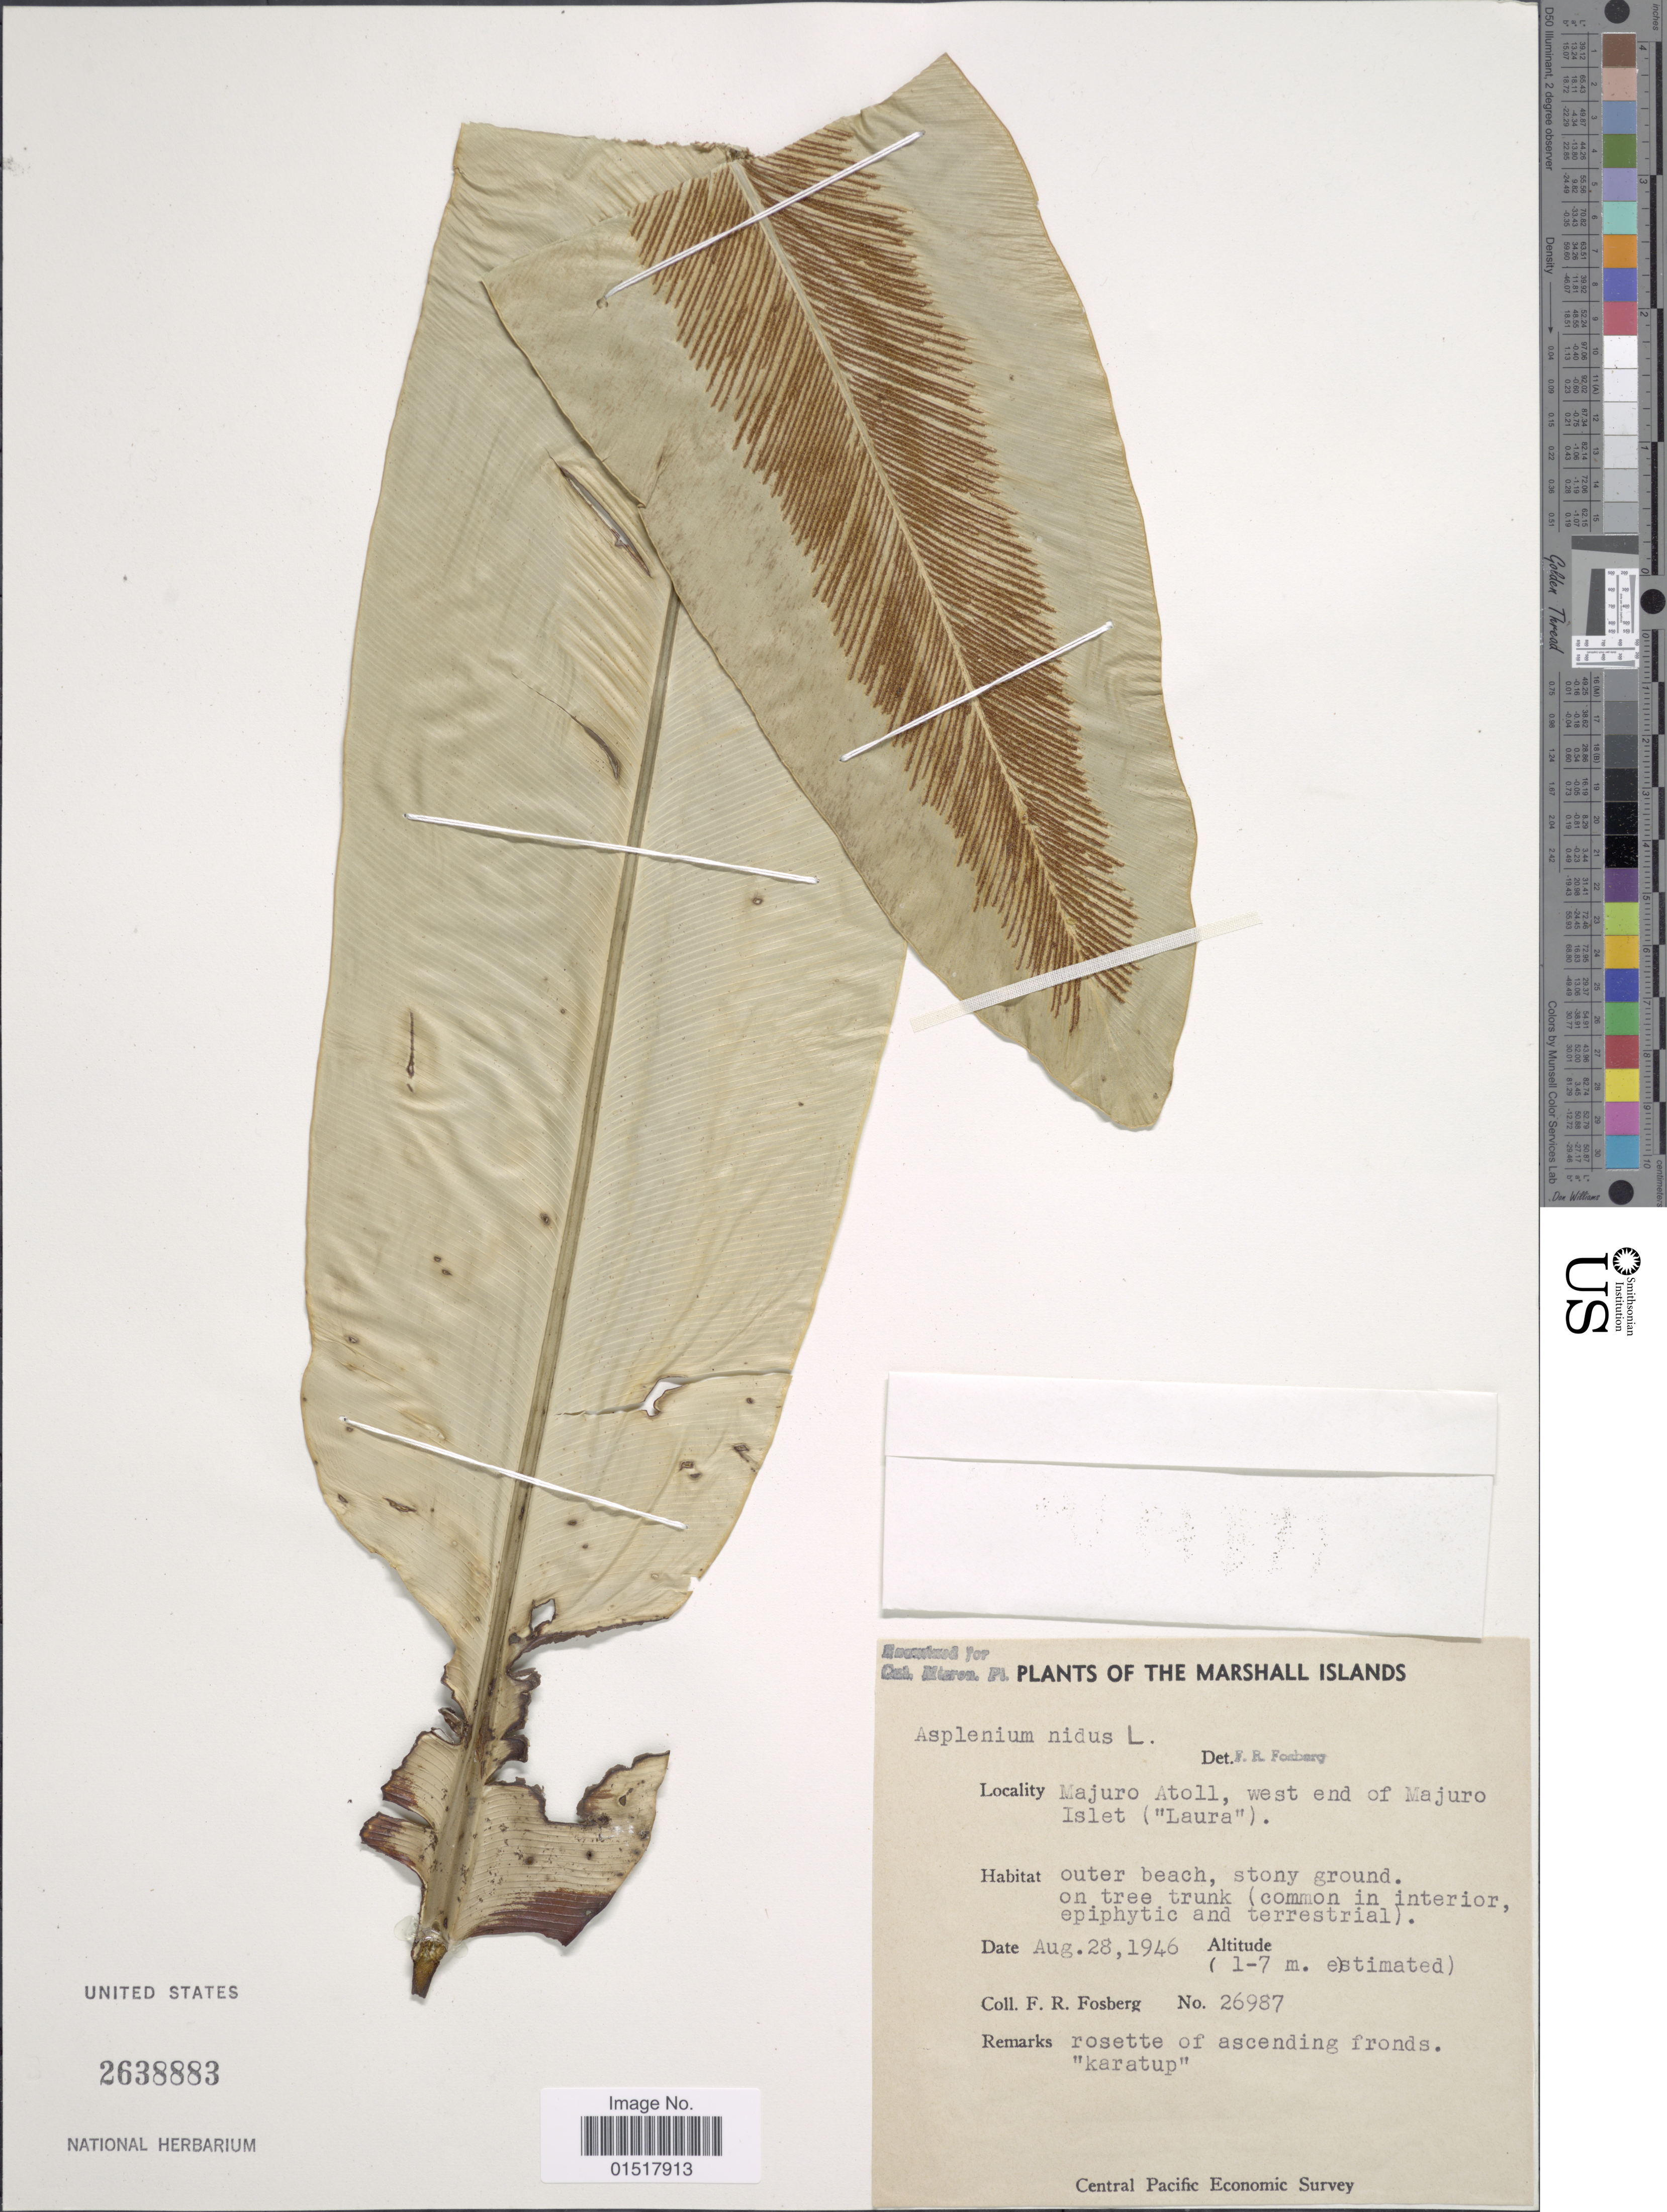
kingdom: Plantae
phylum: Tracheophyta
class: Polypodiopsida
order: Polypodiales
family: Aspleniaceae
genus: Asplenium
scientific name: Asplenium nidus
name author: L.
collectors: F. R. Fosberg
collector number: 26987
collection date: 1946-08-28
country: Marshall Islands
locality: Majuro Atoll, west end of Majuro Islet ("Laura").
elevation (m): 1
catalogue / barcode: US 2638883